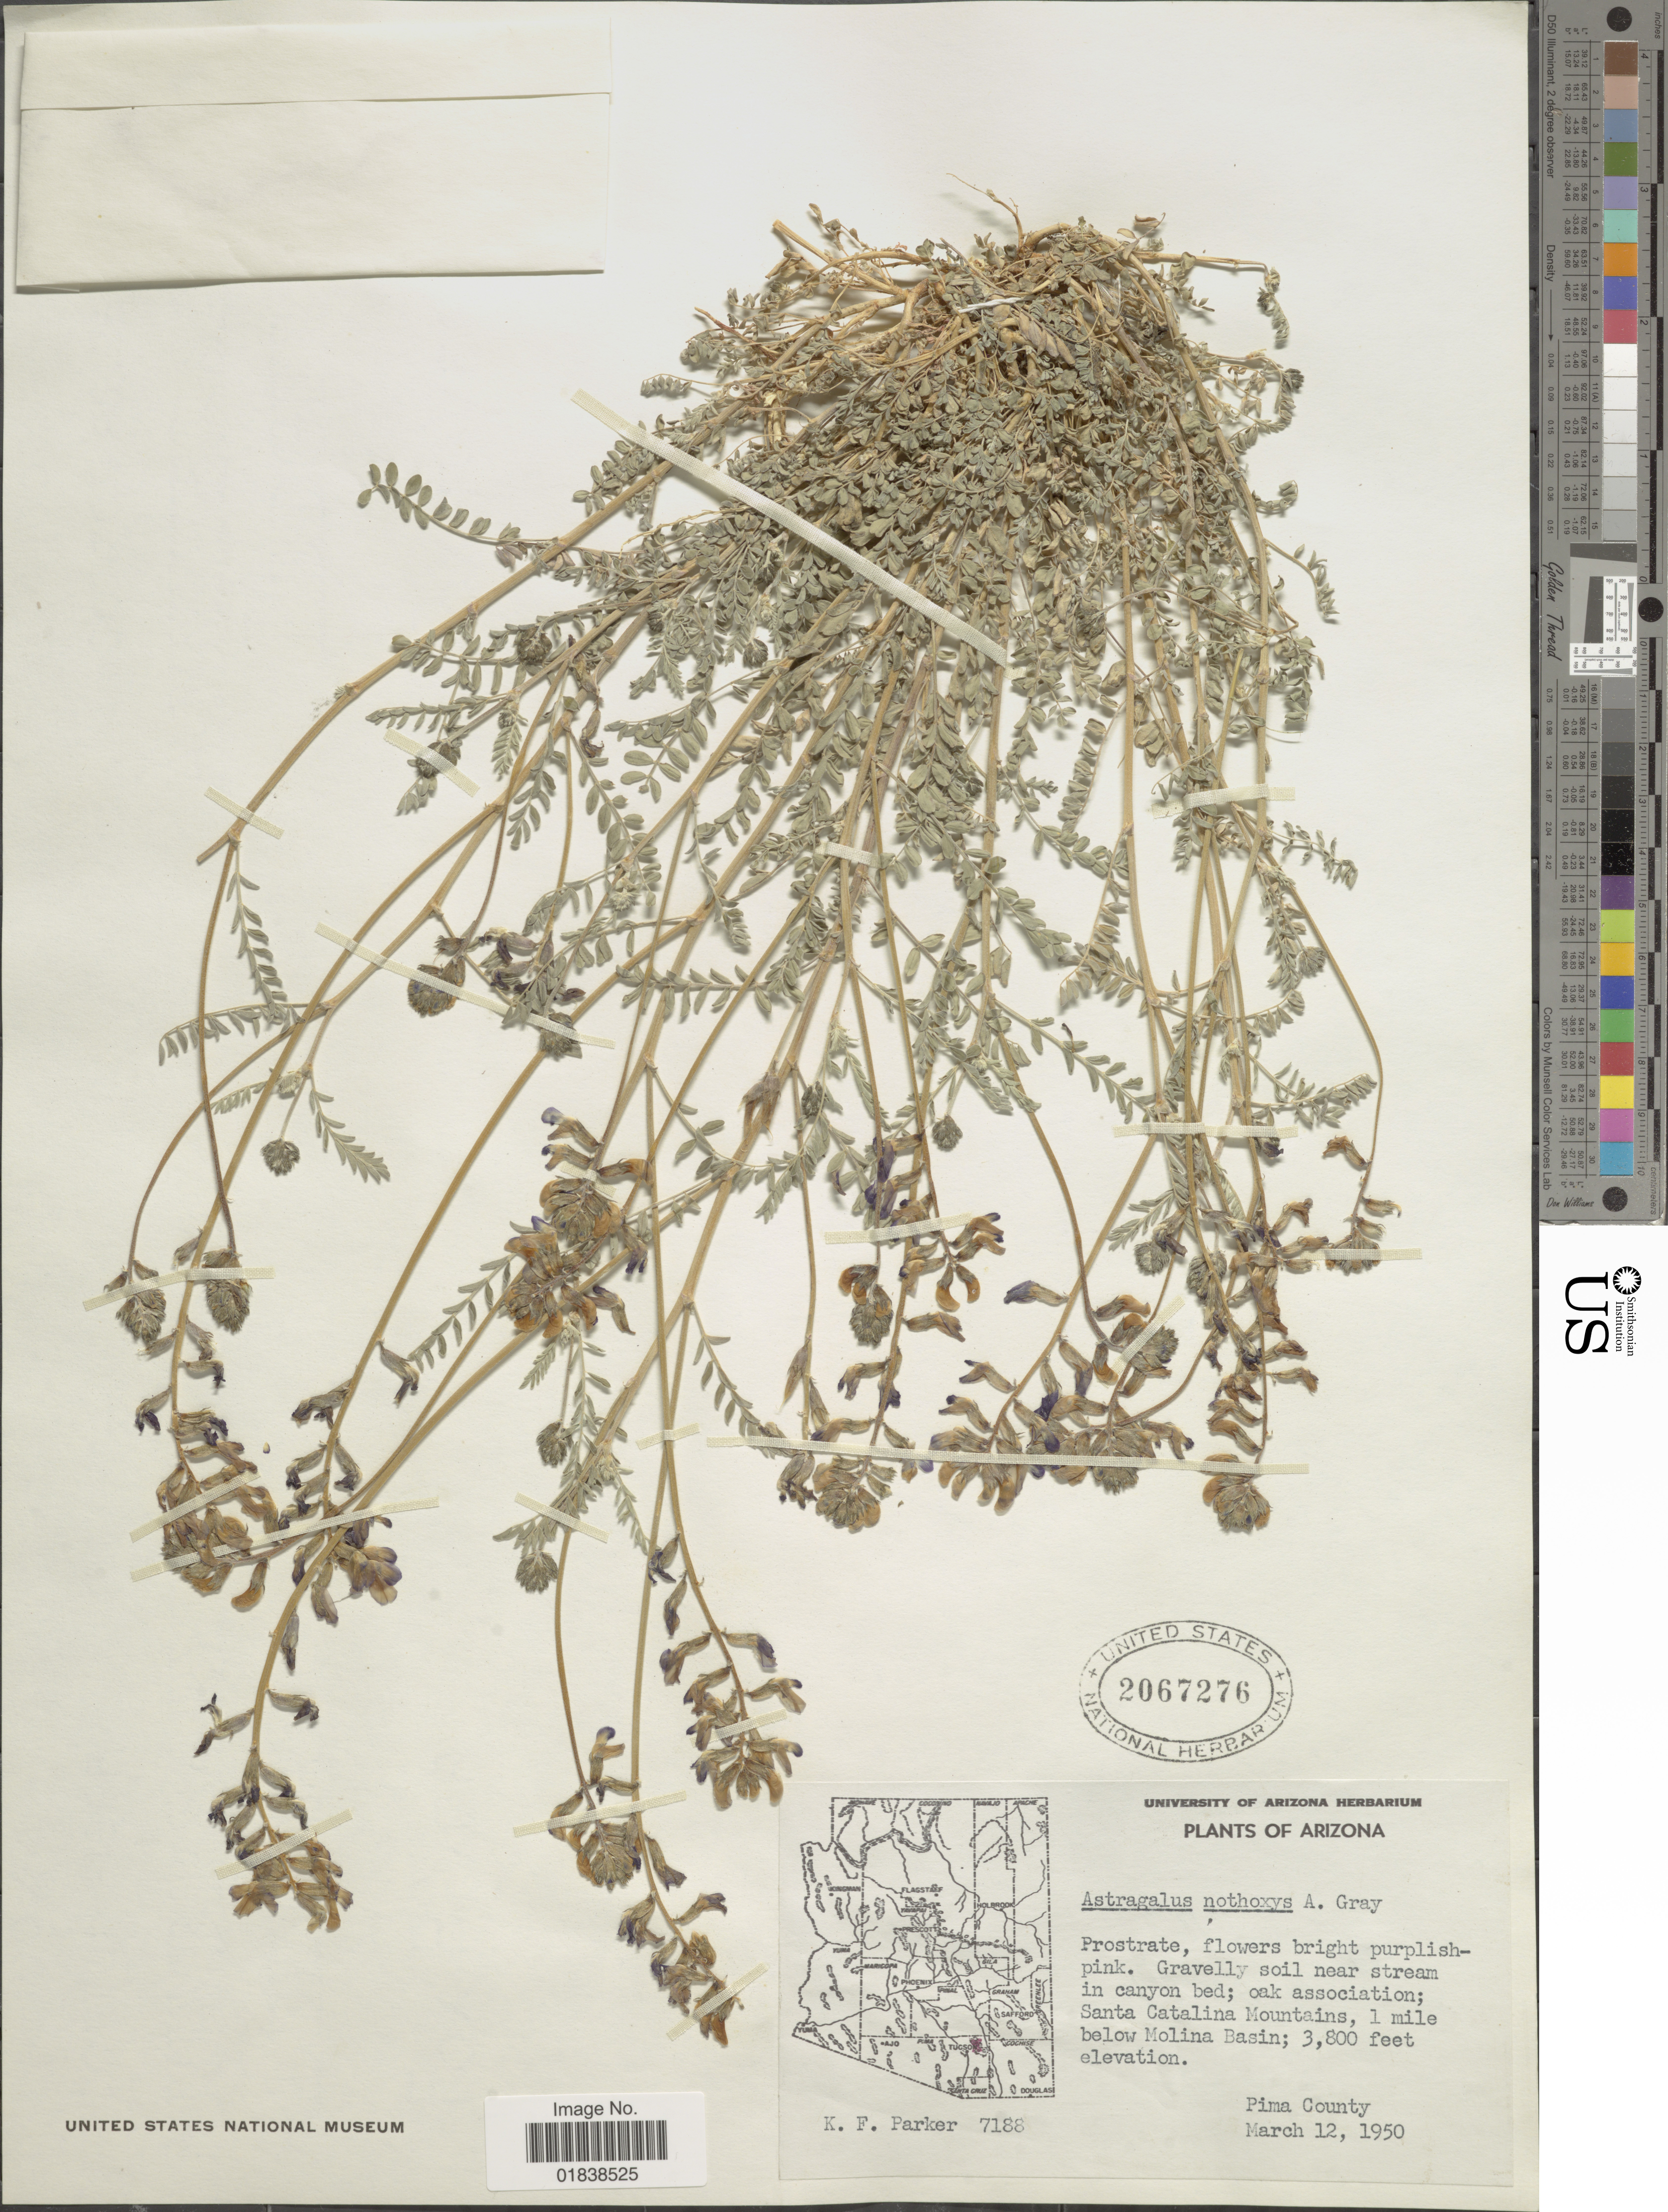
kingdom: Plantae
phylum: Tracheophyta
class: Magnoliopsida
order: Fabales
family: Fabaceae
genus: Astragalus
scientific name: Astragalus nothoxys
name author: A. Gray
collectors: K. F. Parker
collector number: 7188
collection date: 1950-03-12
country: United States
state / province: Arizona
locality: Gravelly soil near stream in canyon bed; oak association; Santa Catalina Mountains, 1 mile below Molina Basin, Pima County.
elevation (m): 1158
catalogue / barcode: US 2067276